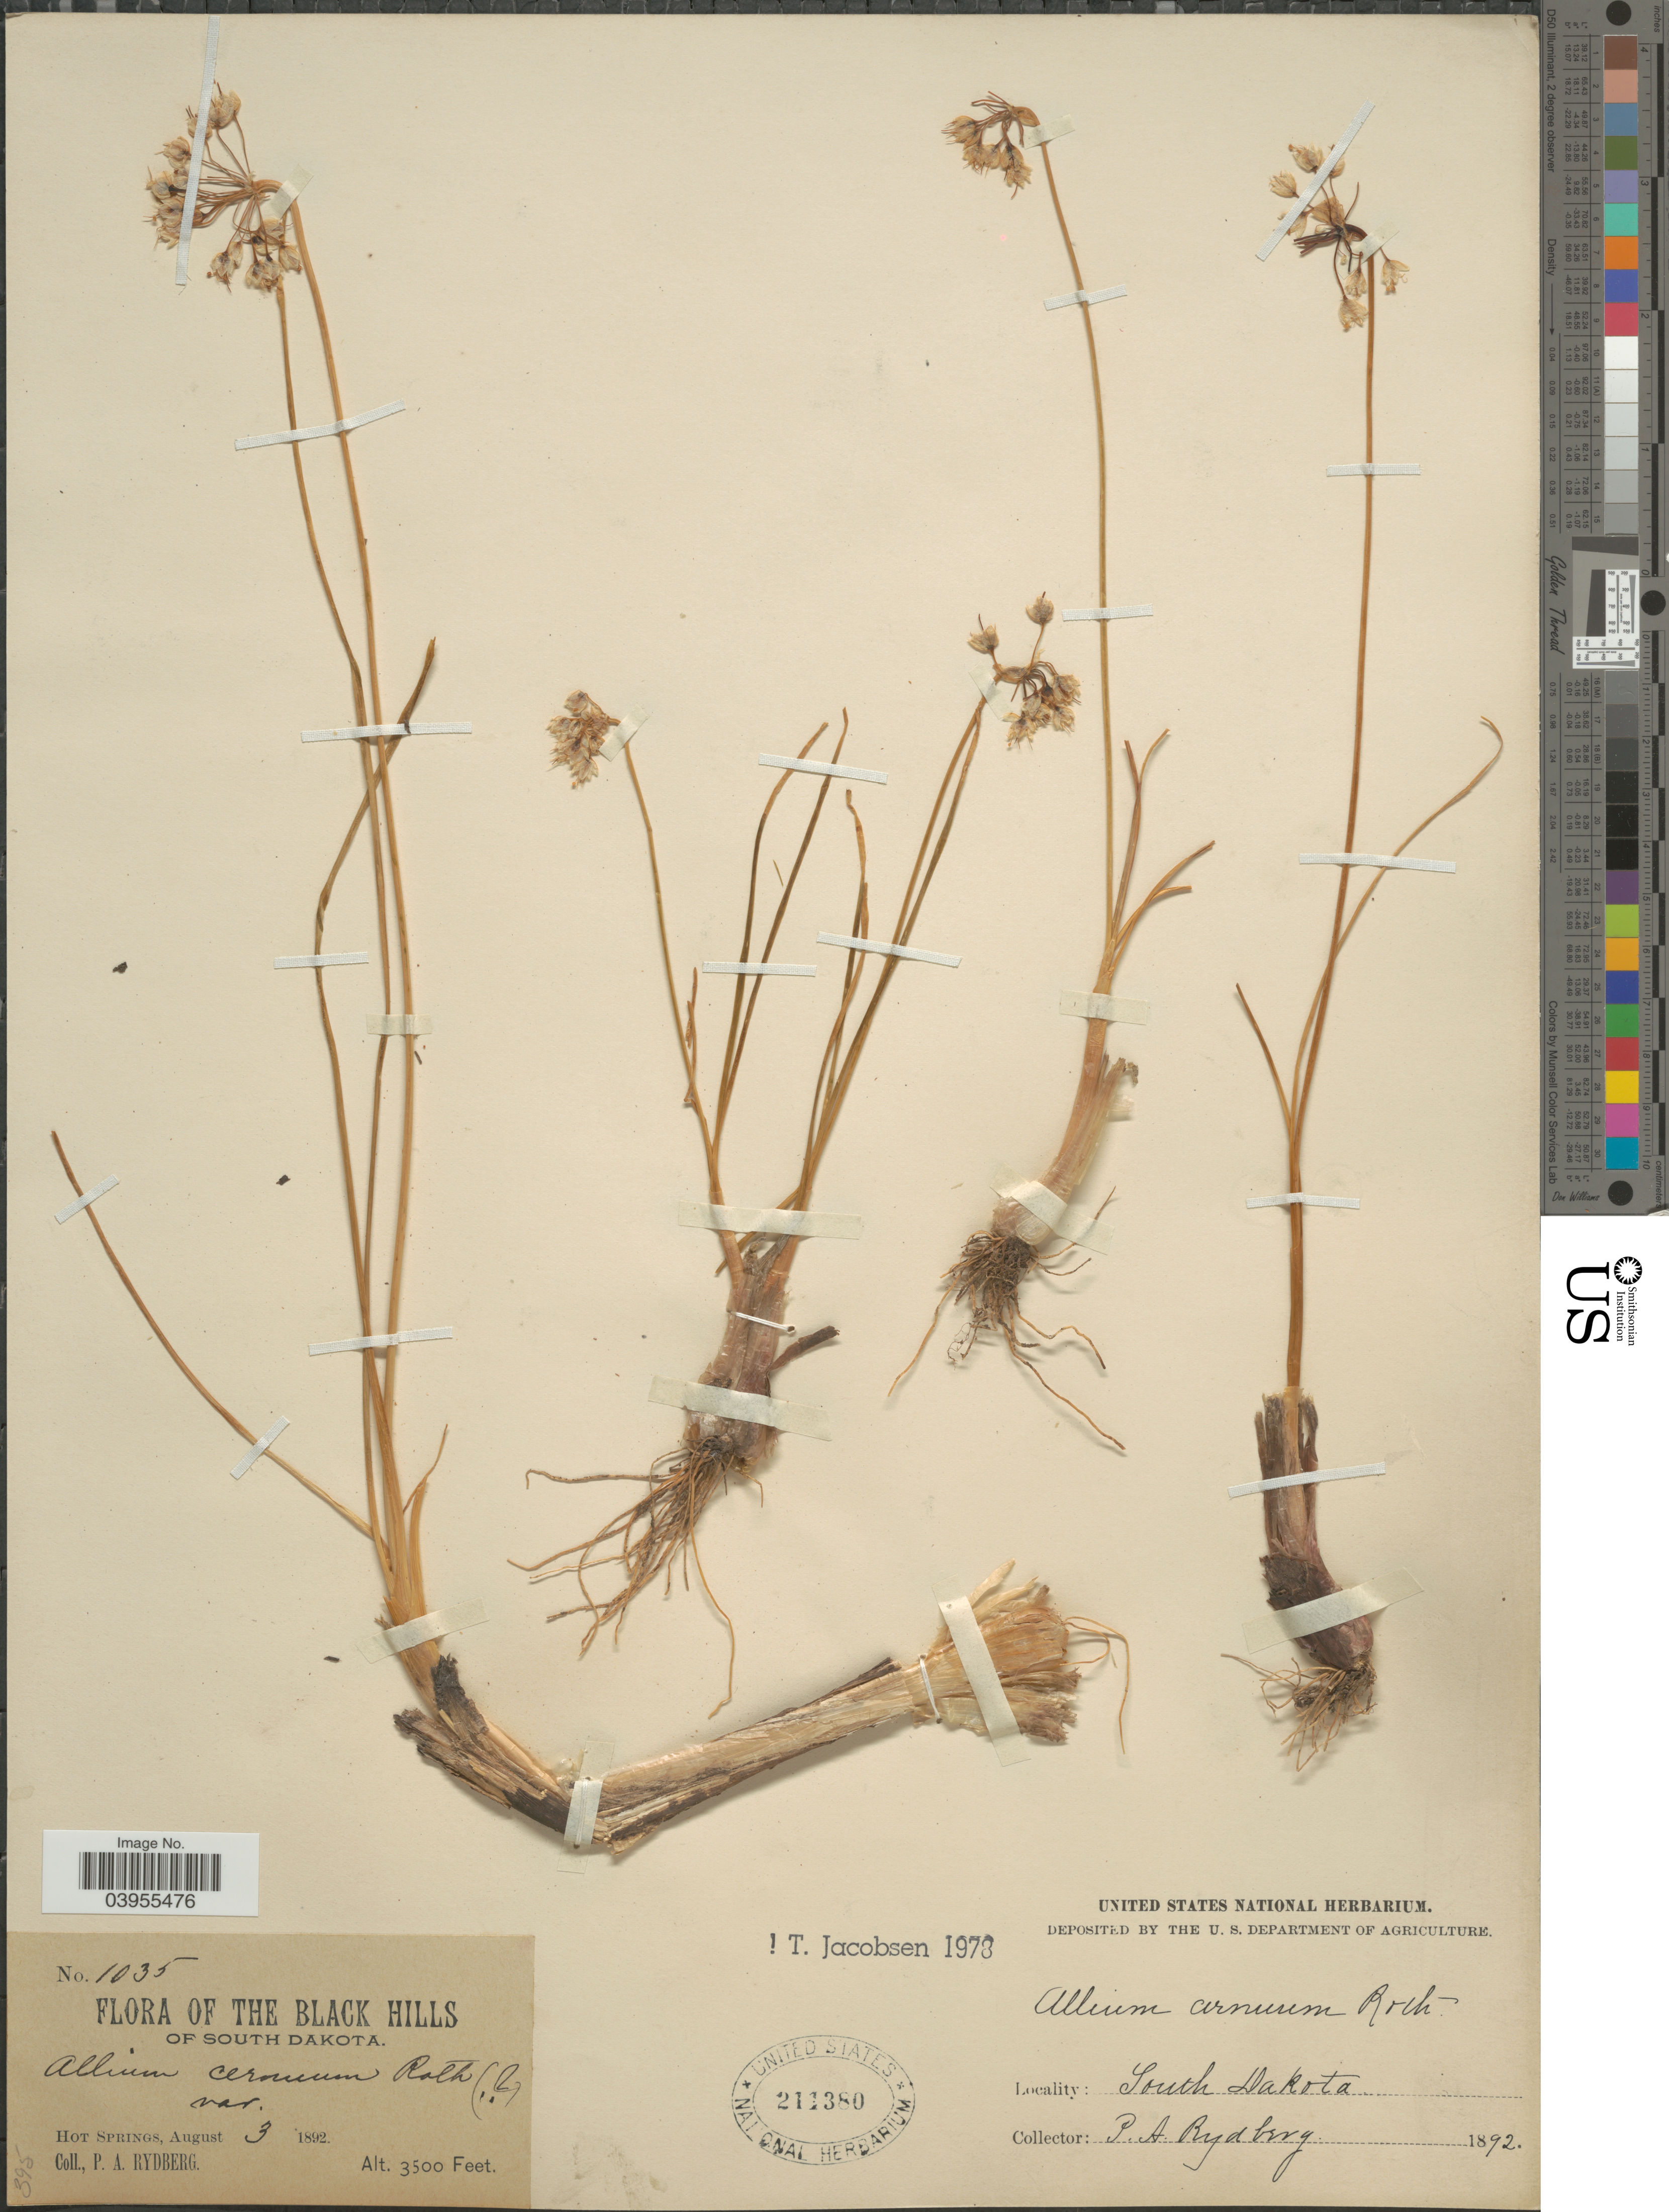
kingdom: Plantae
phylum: Tracheophyta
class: Liliopsida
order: Asparagales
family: Amaryllidaceae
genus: Allium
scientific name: Allium cernuum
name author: Roth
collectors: P. A. Rydberg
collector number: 1035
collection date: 1892-08-03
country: United States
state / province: South Dakota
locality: Black Hills of South Dakota. Hot Springs.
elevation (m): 1067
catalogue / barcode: US 211380